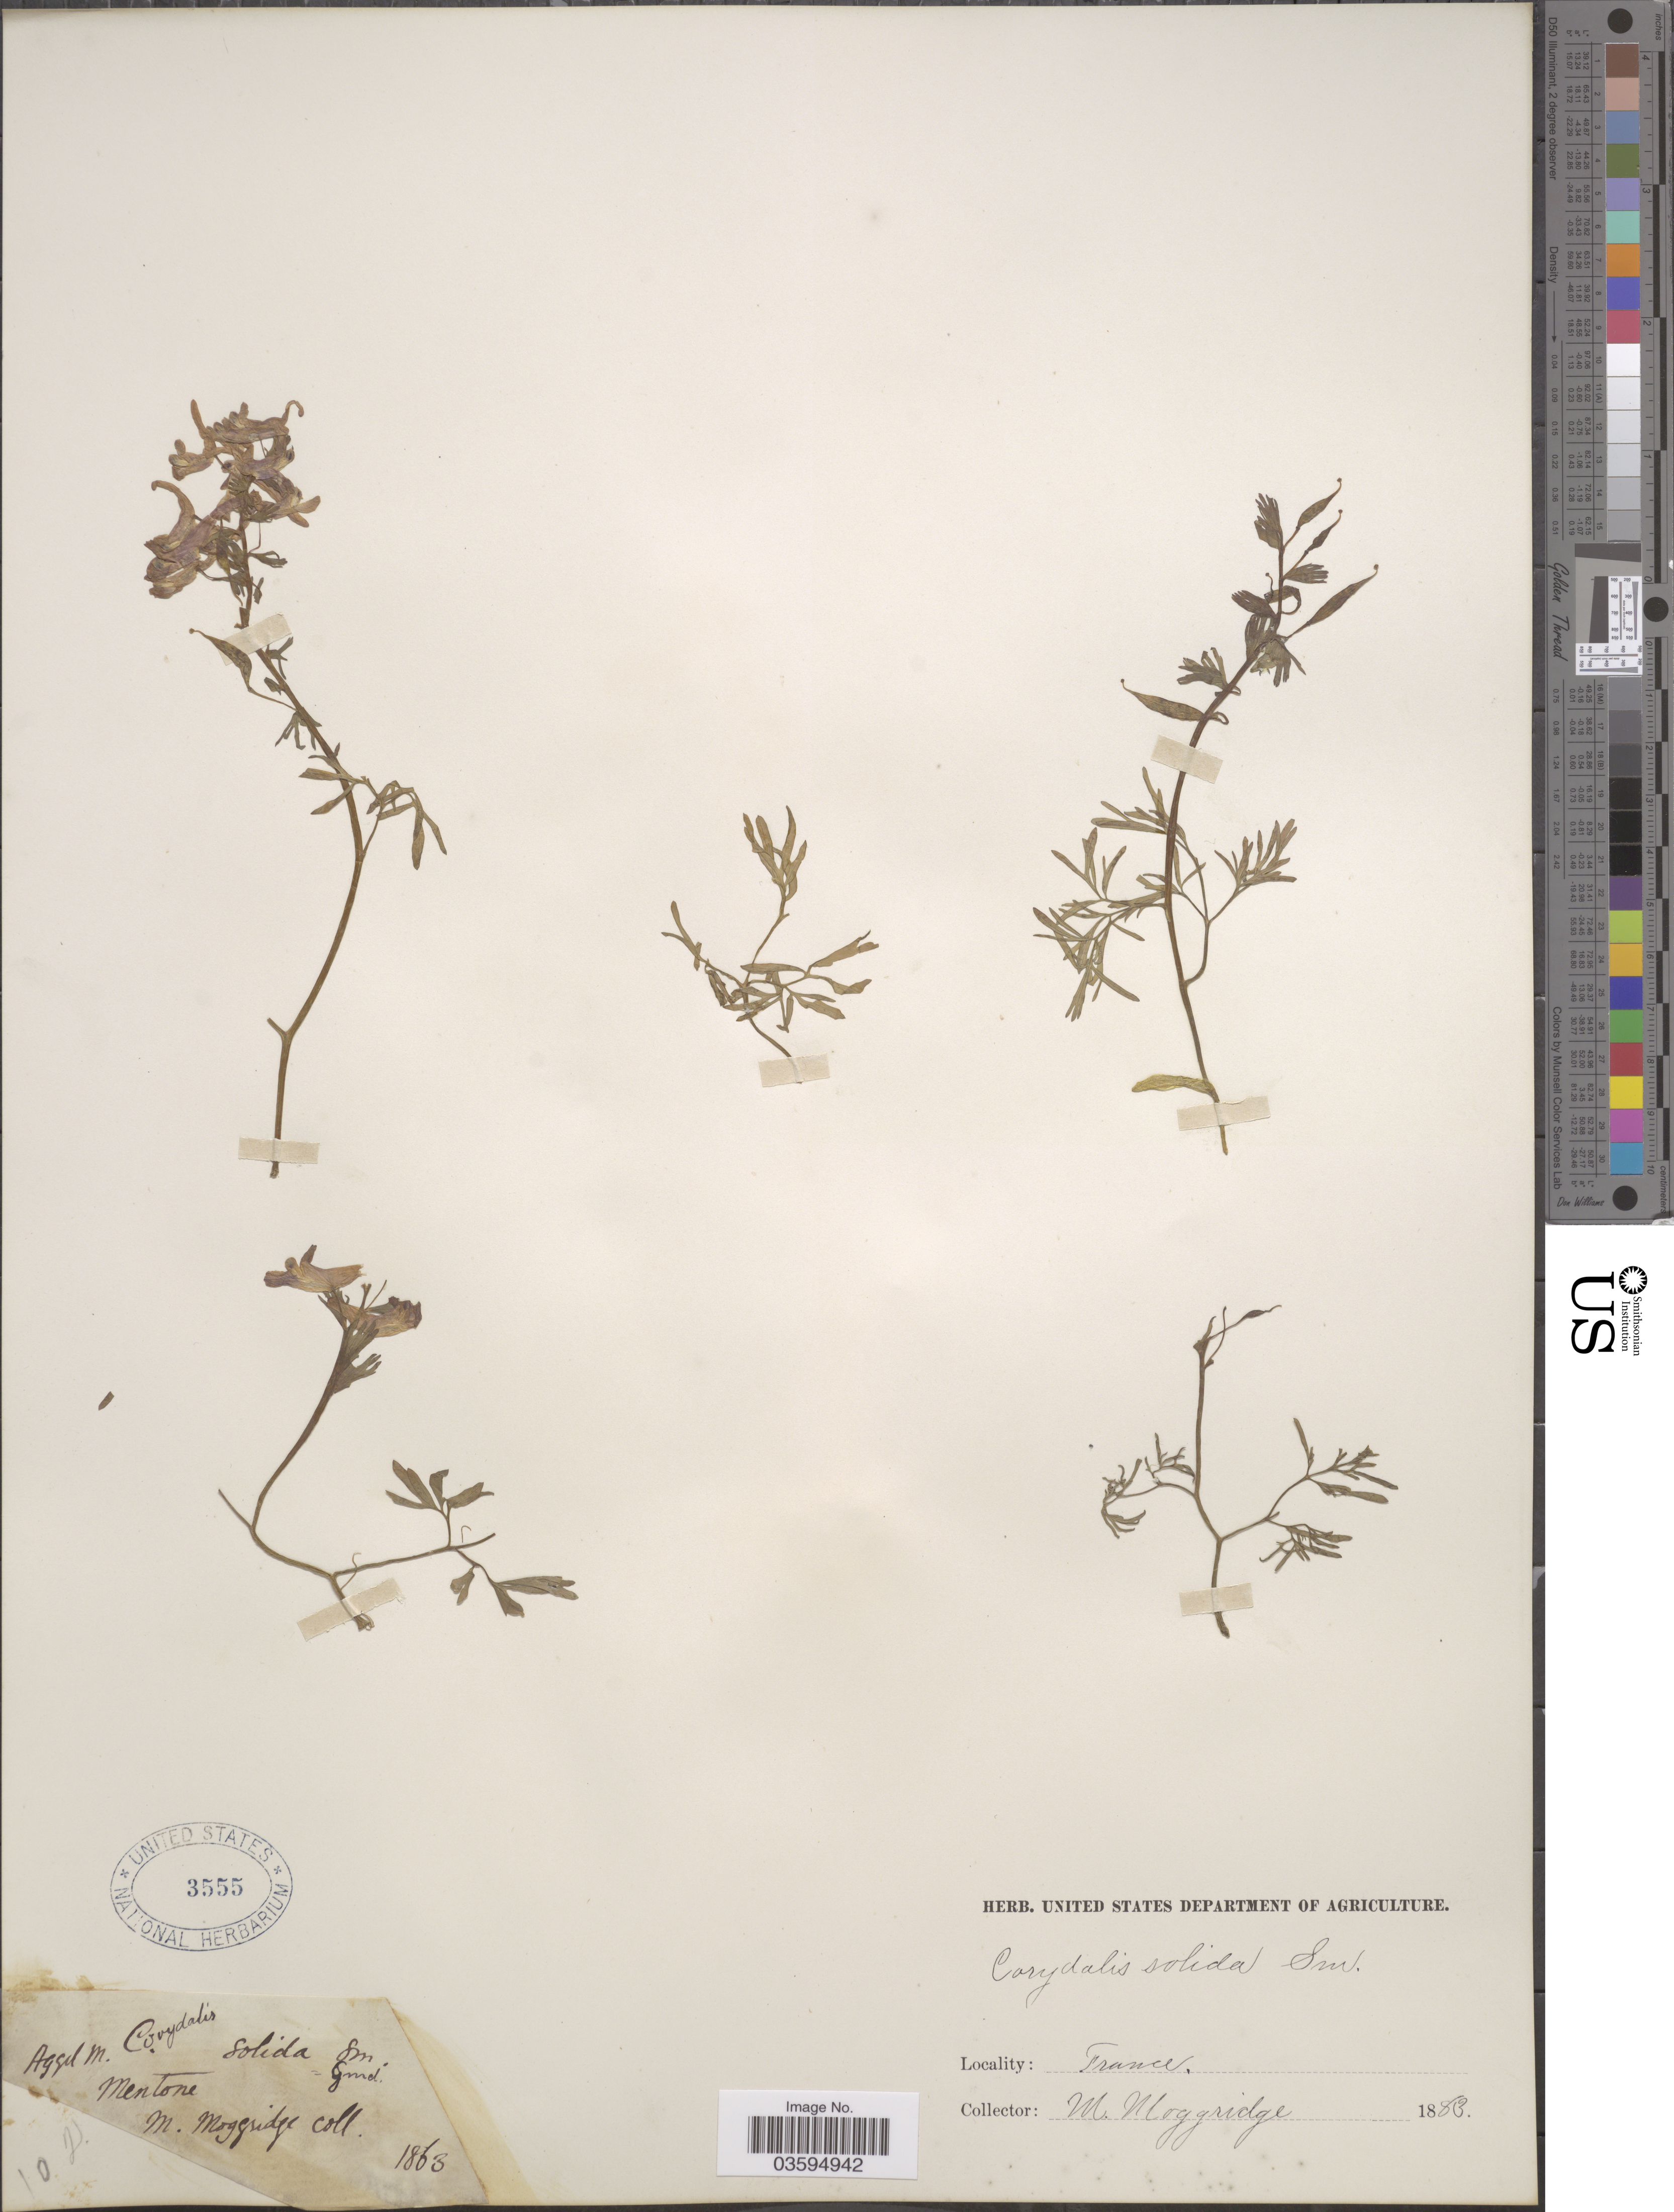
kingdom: Plantae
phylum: Tracheophyta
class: Magnoliopsida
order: Ranunculales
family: Papaveraceae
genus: Corydalis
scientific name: Corydalis solida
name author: (L.) Clairv.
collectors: M. Moggridge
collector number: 102?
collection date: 1863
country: France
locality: Mentone. Aggel M. [unsure placement]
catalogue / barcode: US 3555